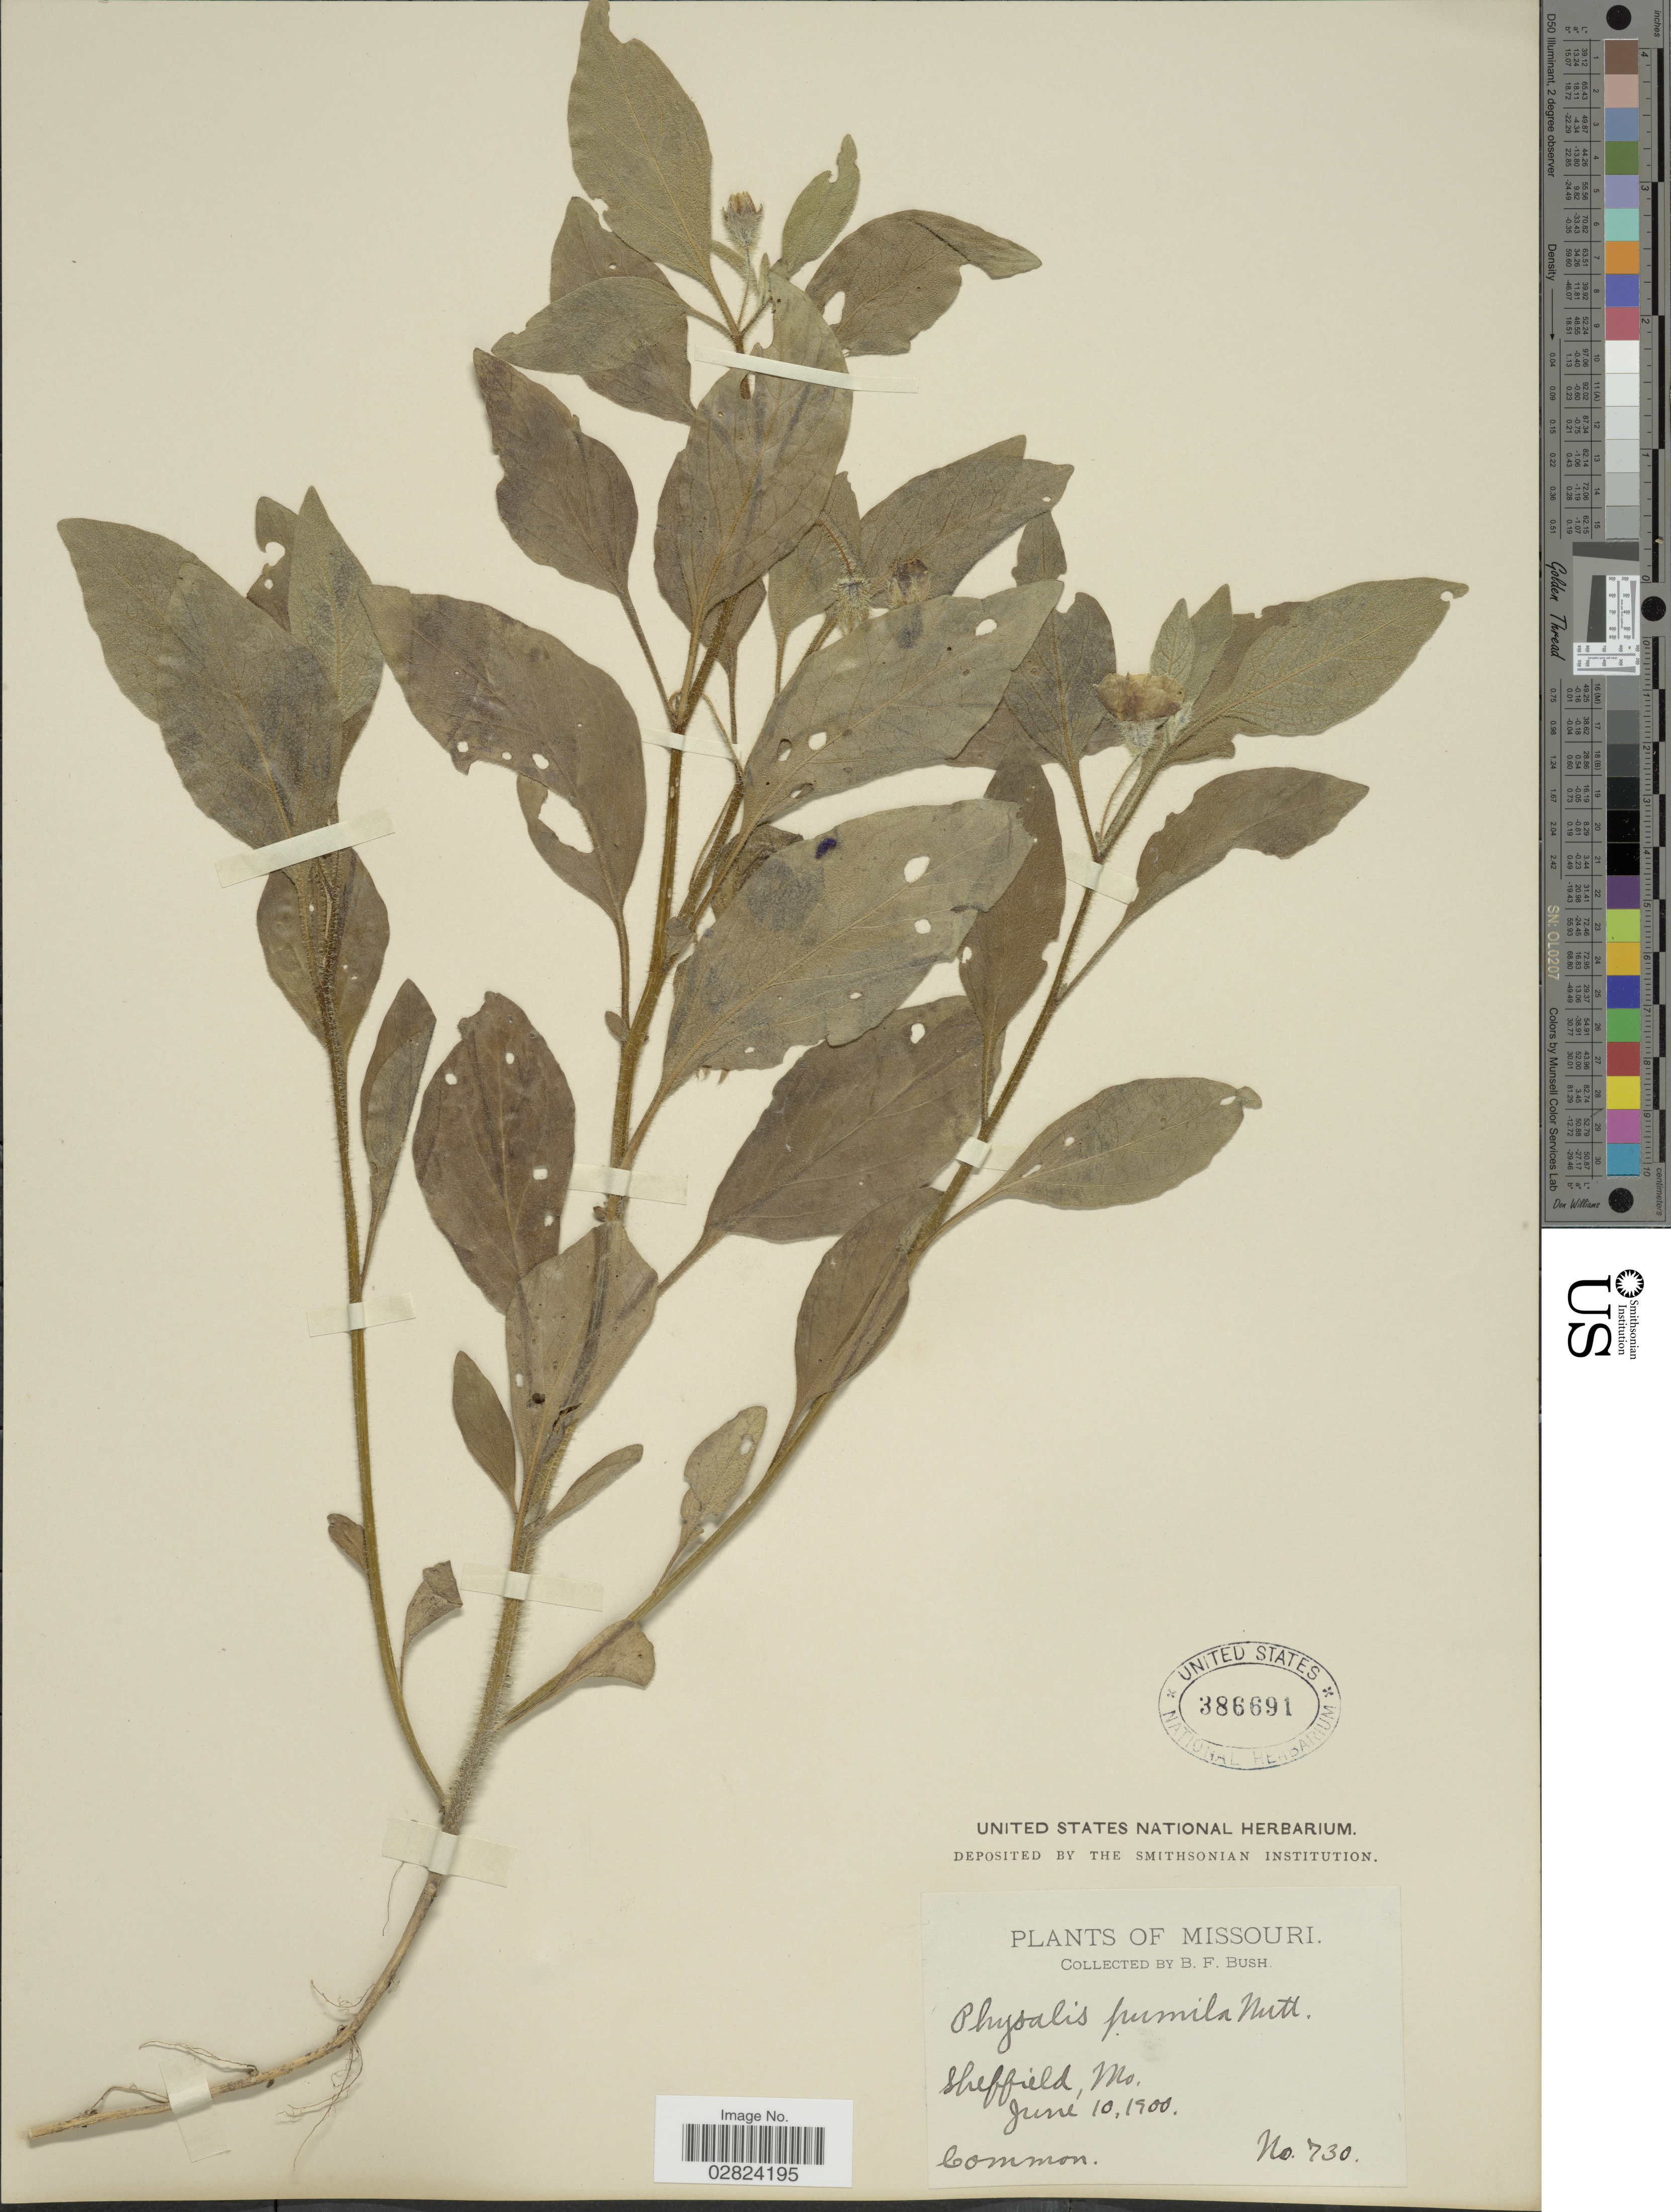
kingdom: Plantae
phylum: Tracheophyta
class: Magnoliopsida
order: Solanales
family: Solanaceae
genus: Physalis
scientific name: Physalis pumila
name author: Nutt.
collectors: B. F. Bush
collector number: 730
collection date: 1900-06-10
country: United States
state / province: Missouri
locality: Sheffield.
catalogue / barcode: US 386691